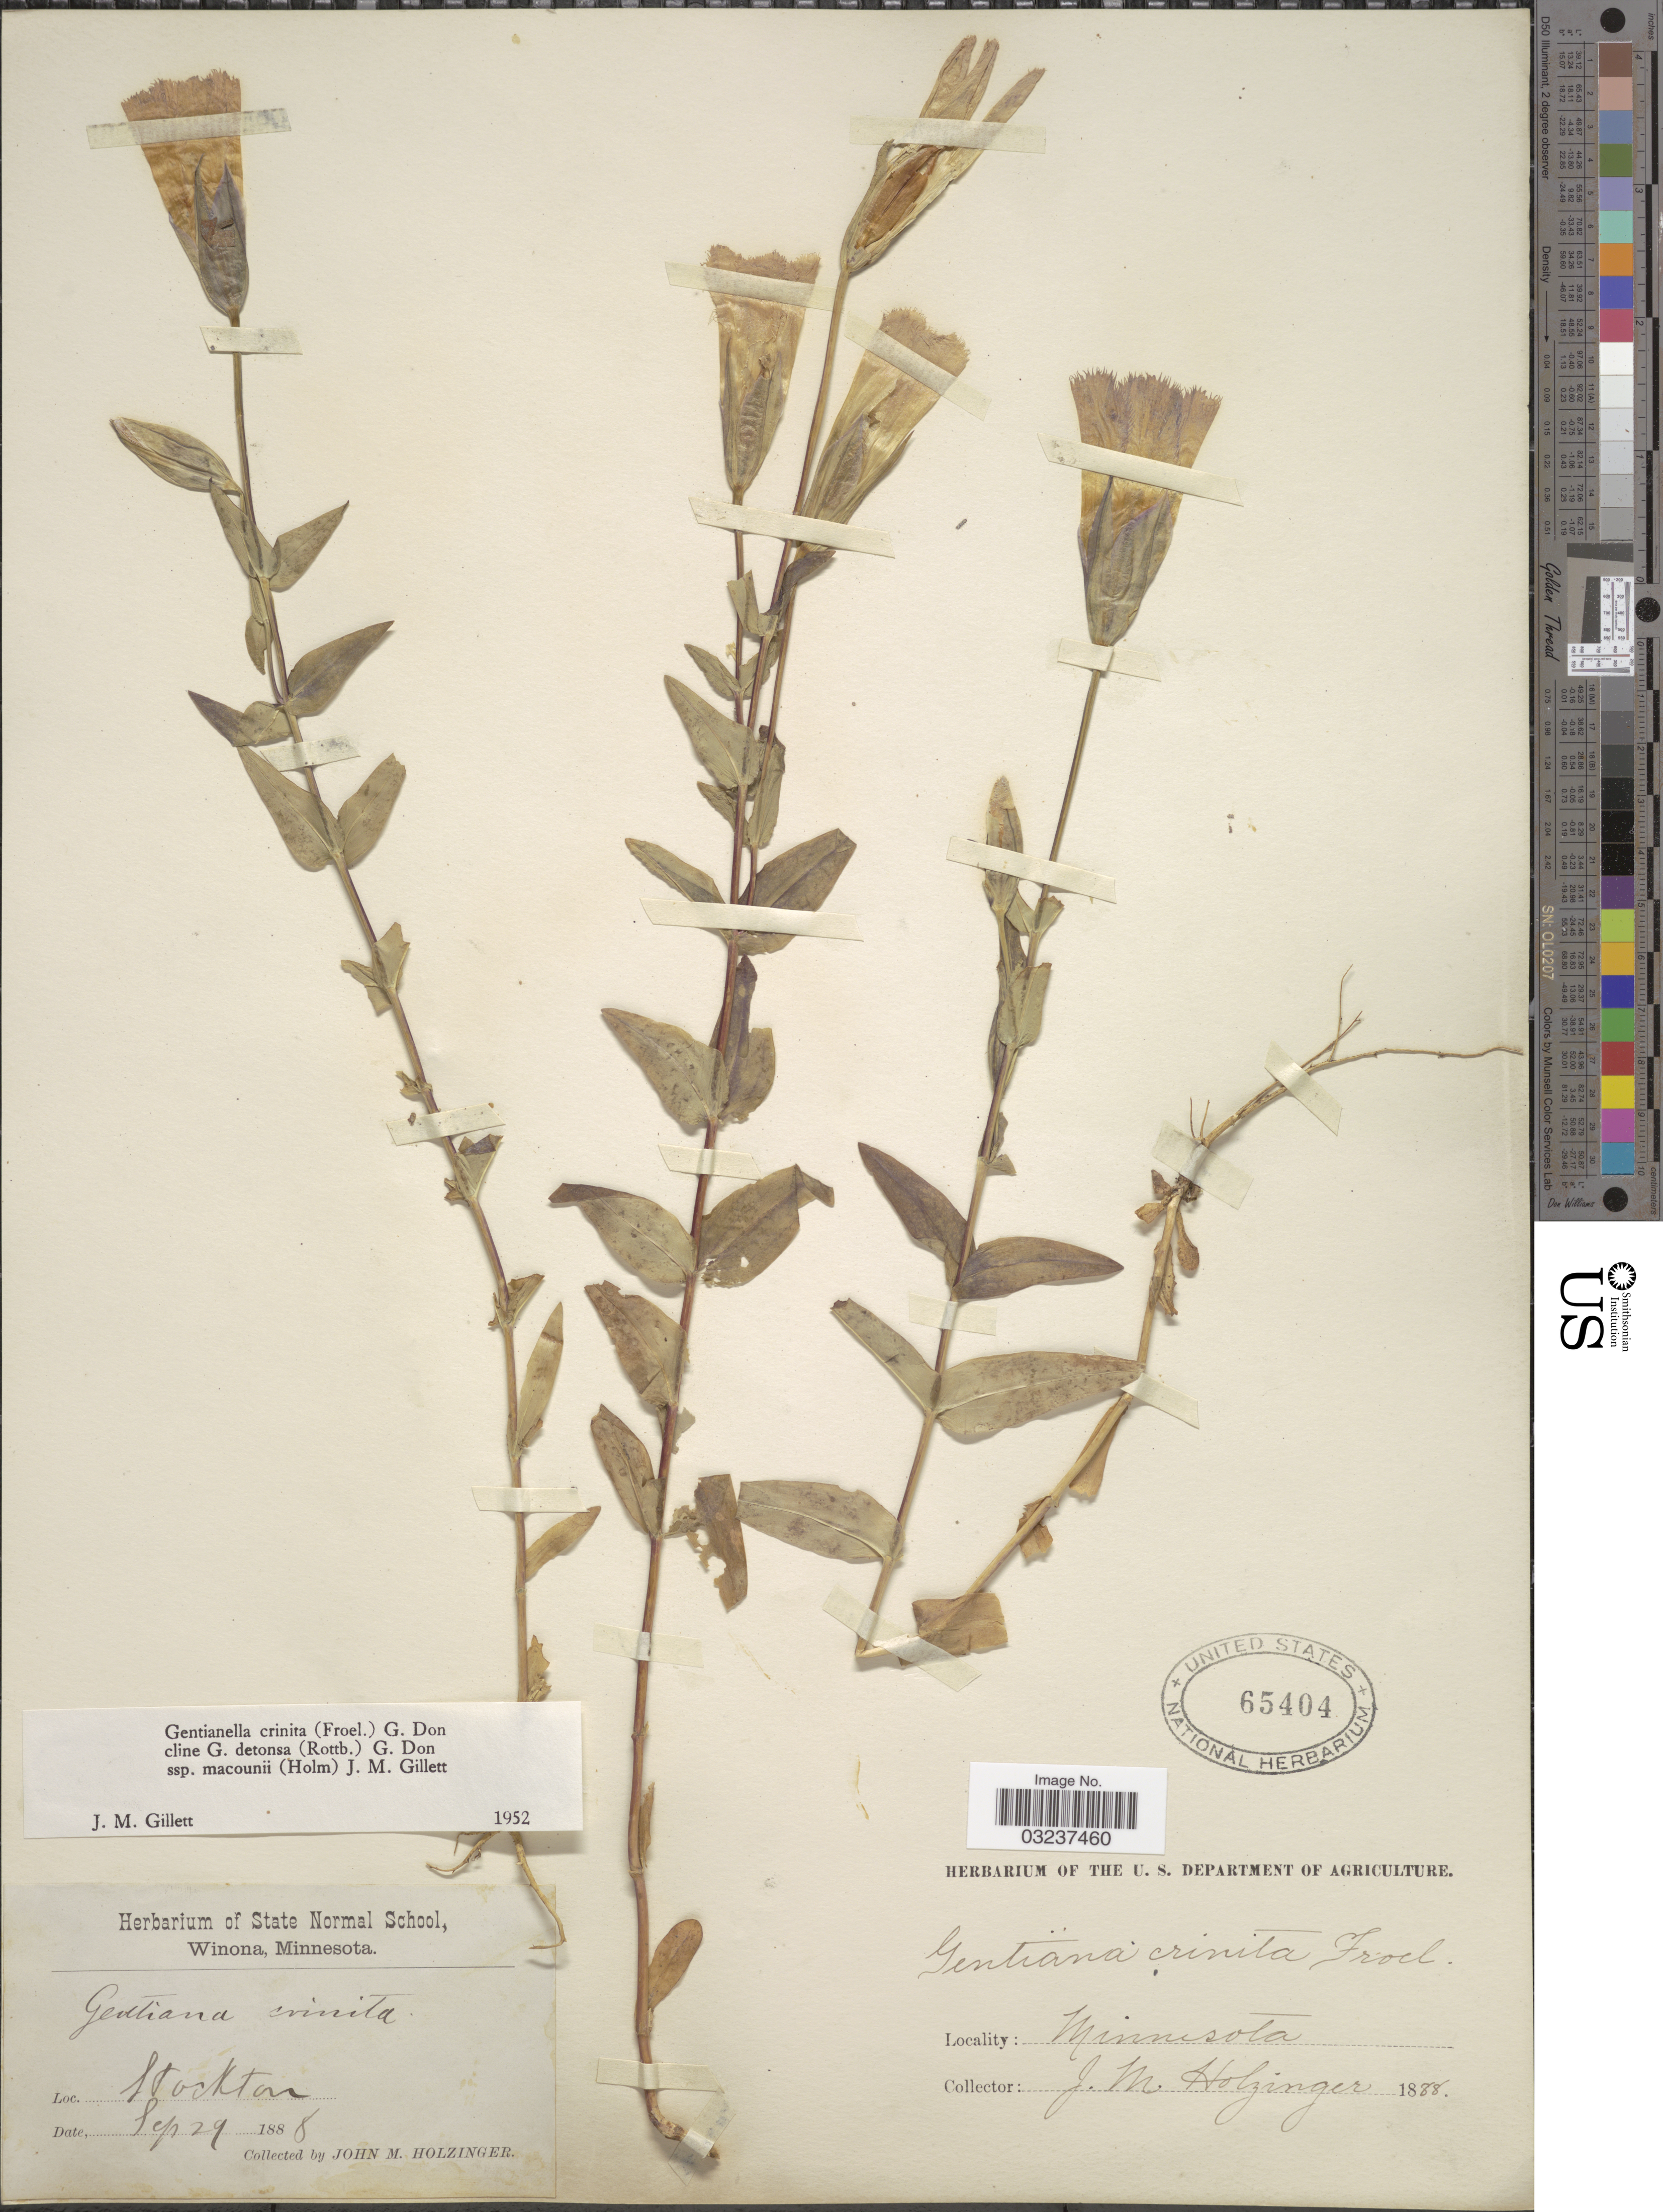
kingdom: Plantae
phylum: Tracheophyta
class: Magnoliopsida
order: Gentianales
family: Gentianaceae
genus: Gentianella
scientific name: Gentianella crinita subsp. macounii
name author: (Holm) J.M. Gillett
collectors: J. M. Holzinger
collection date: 1888-09-29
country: United States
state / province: Minnesota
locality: Stockton.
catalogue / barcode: US 65404